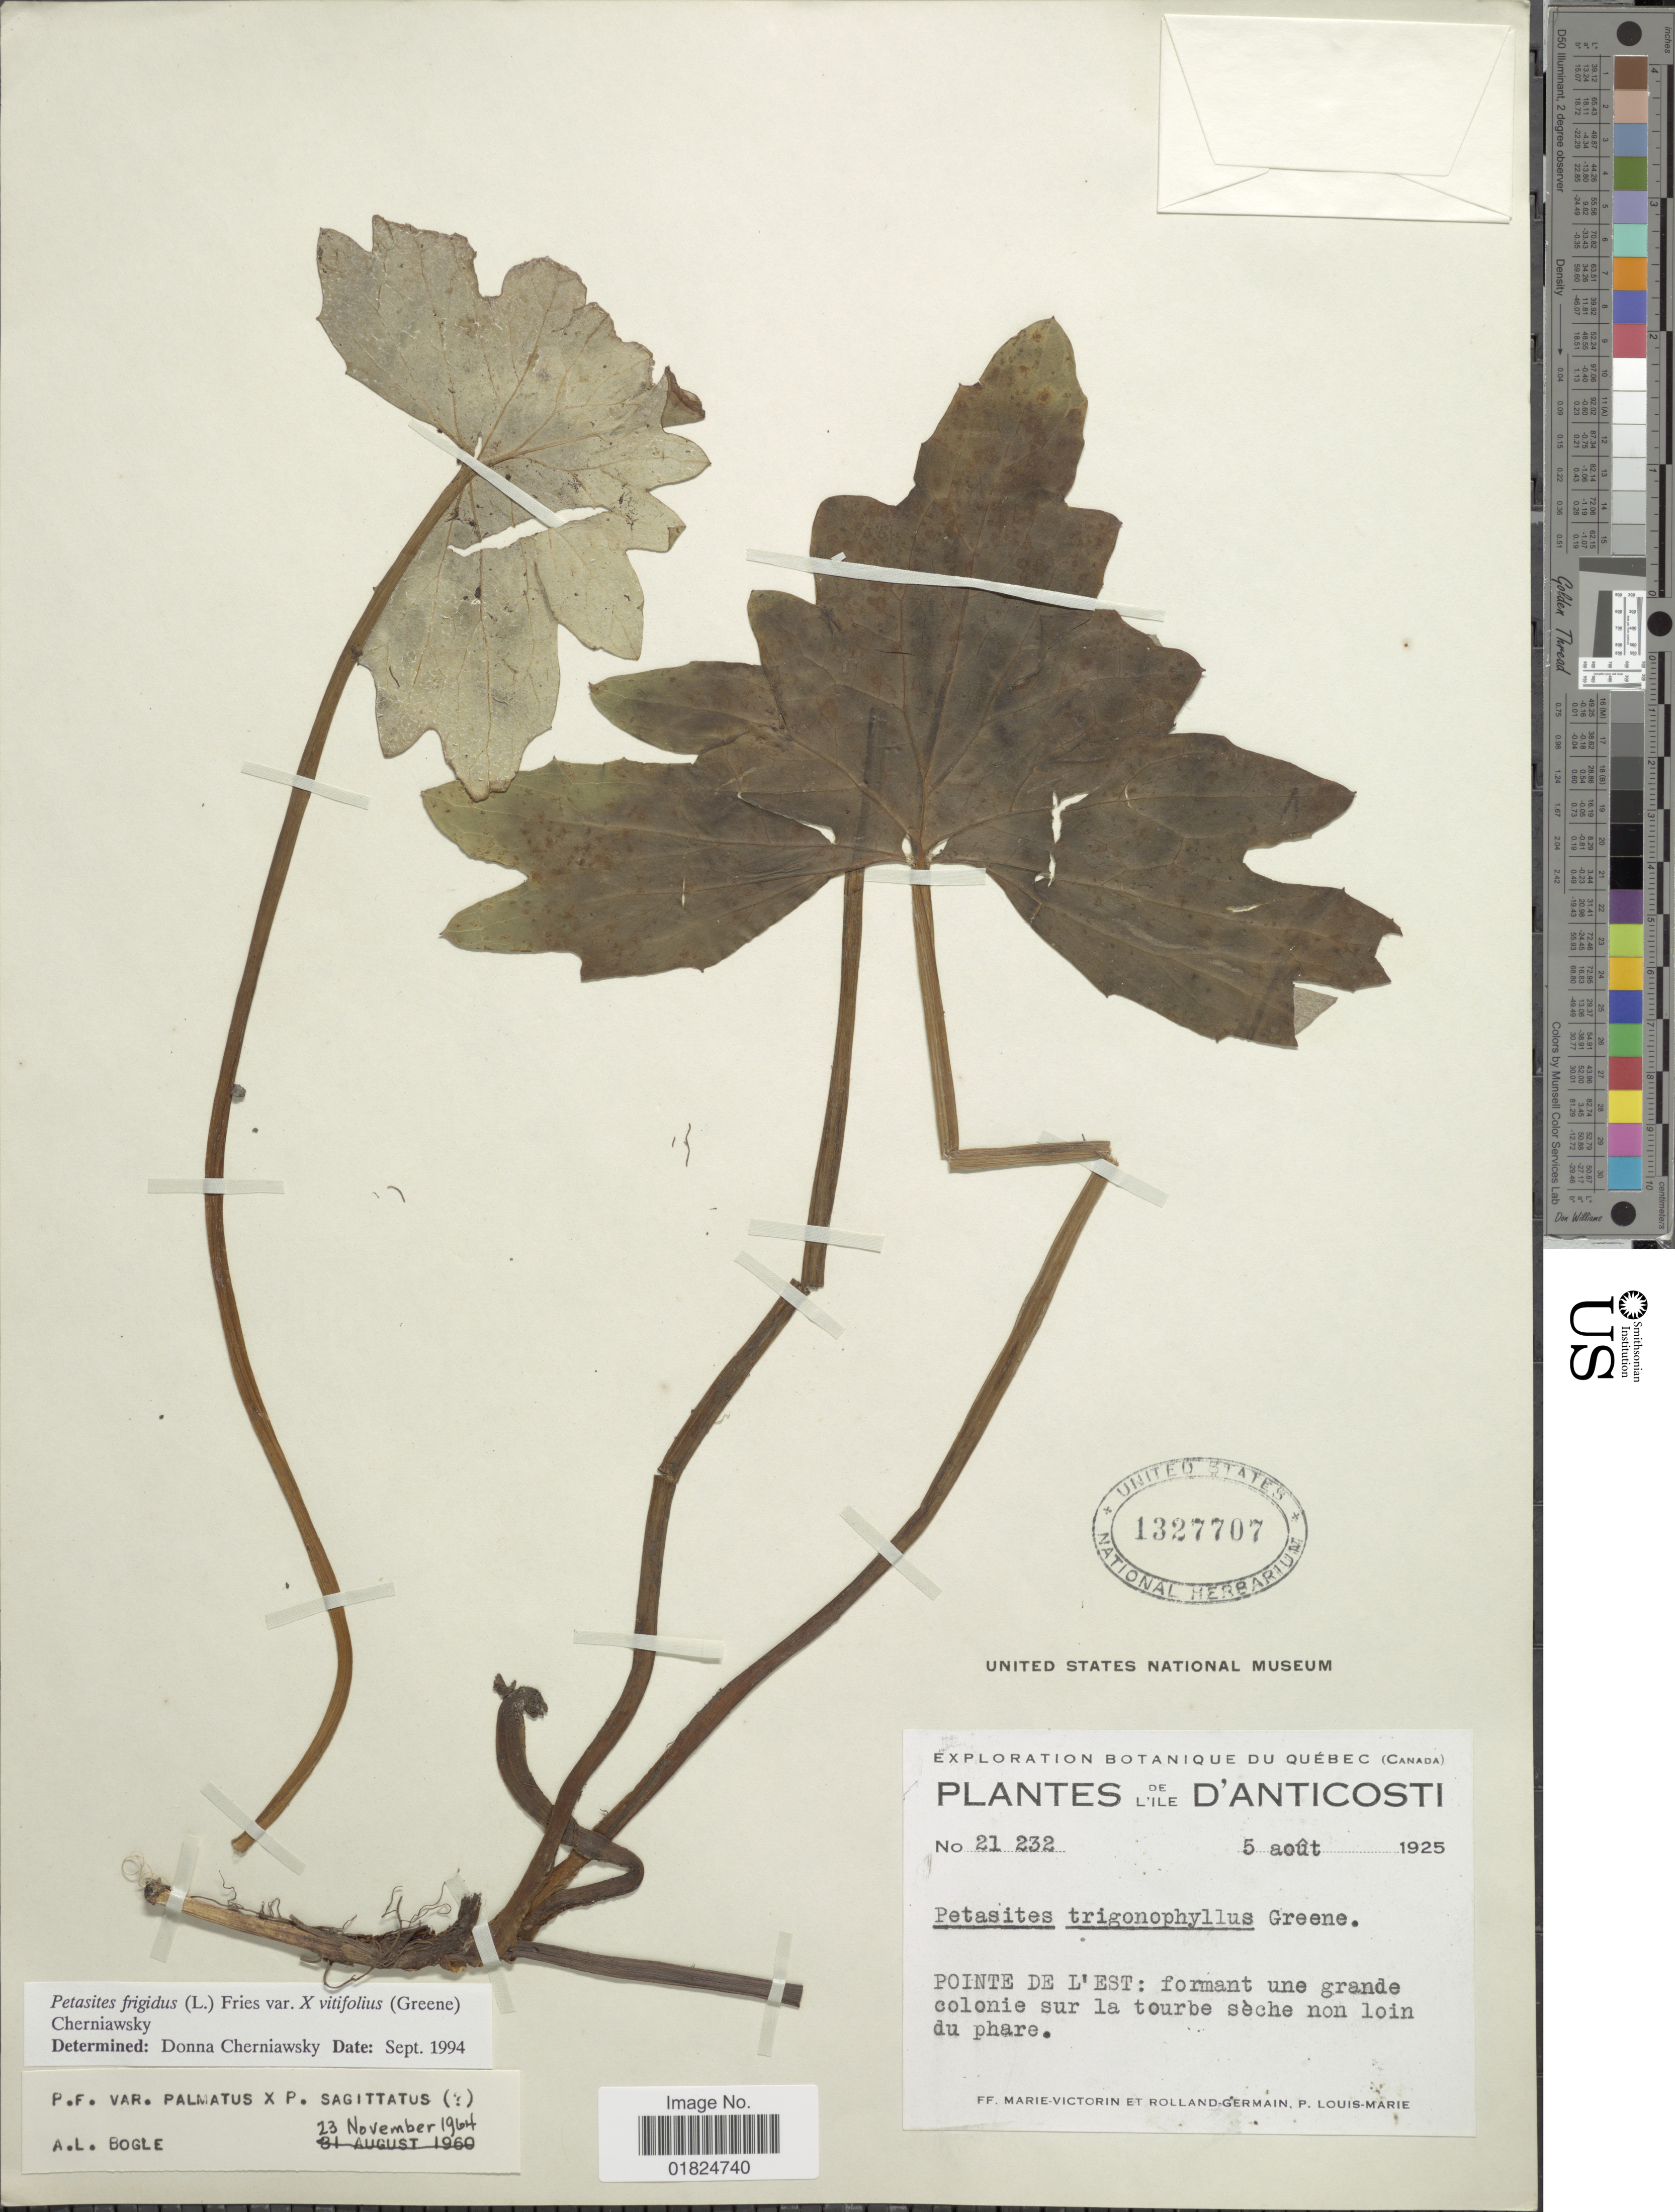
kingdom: Plantae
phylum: Tracheophyta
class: Magnoliopsida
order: Asterales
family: Asteraceae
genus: Petasites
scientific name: Petasites frigidus var. vitifolius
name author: (Greene) Cherniawsky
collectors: -. Marie-Victorin, Rolland-Germain & L.-M. LaLonde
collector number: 21232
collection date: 1925-08-05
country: Canada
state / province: Quebec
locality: Quebec (Canada). De L'ile D'Anticosti. pointe de L'est: formant une grande colonie sur la tourbe seche non loin du phare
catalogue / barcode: US 1327707